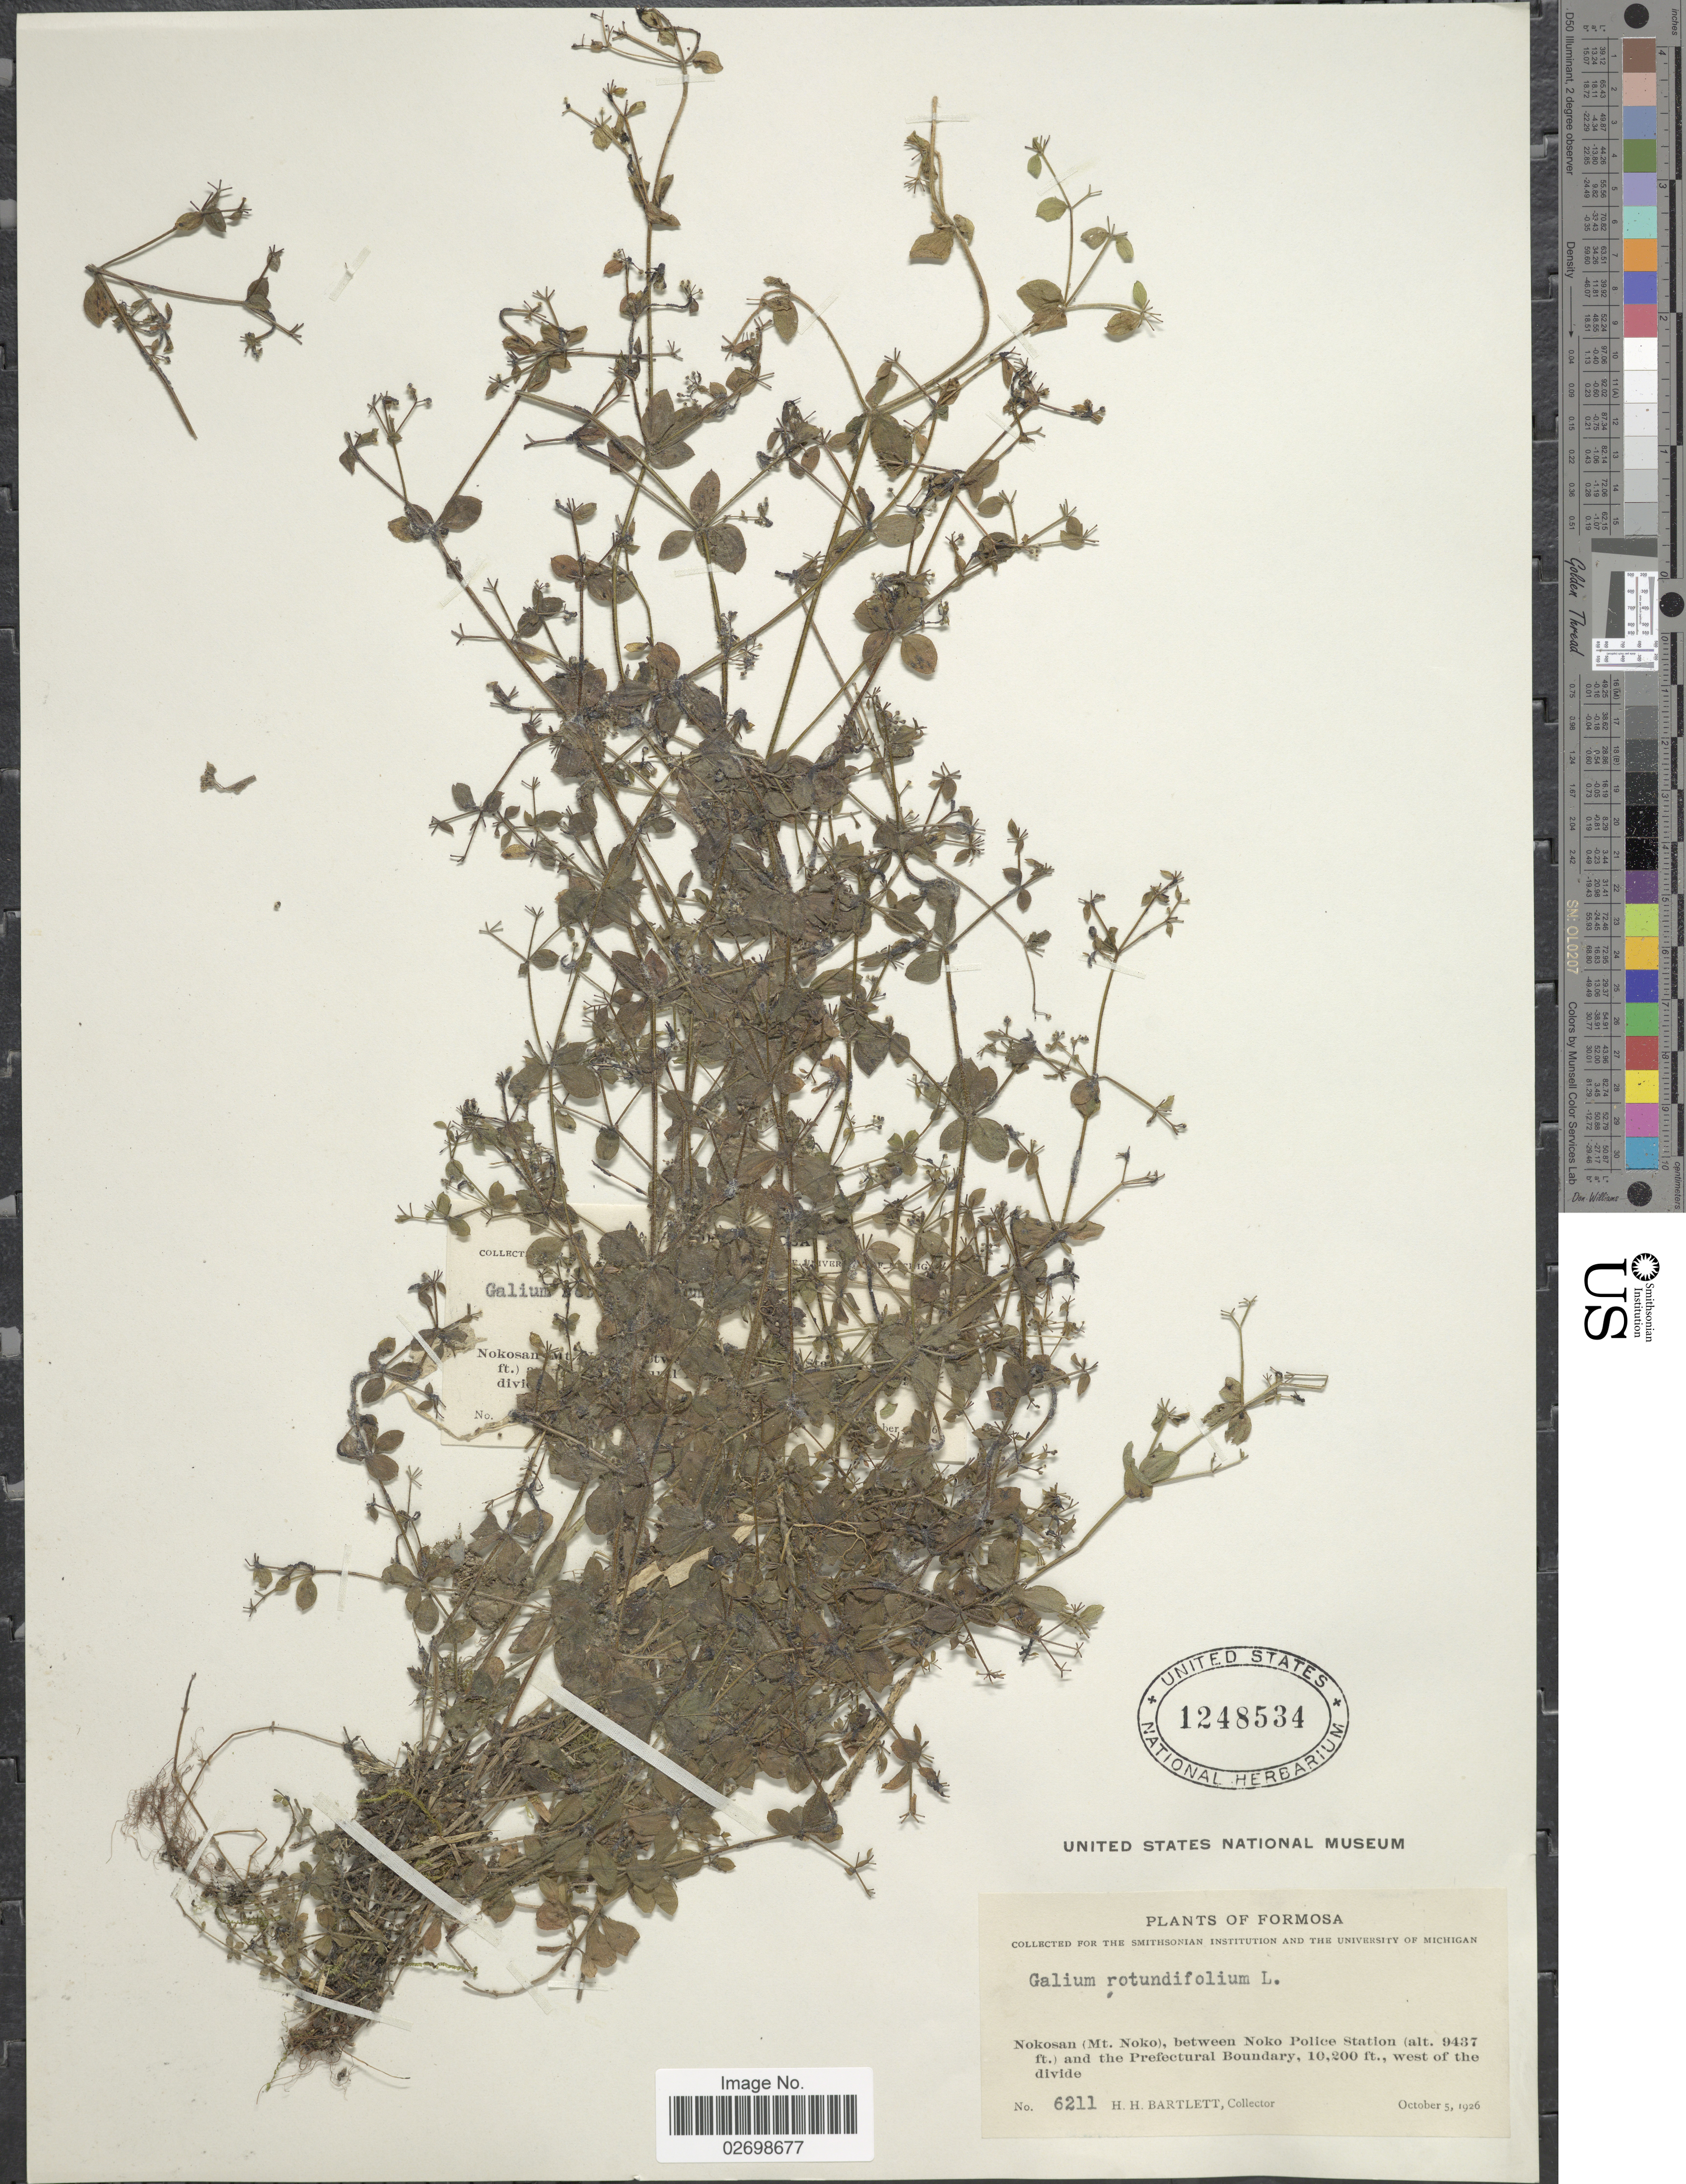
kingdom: Plantae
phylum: Tracheophyta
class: Magnoliopsida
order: Gentianales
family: Rubiaceae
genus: Galium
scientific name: Galium rotundifolium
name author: L.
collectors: H. H. Bartlett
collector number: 6211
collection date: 1926-10-05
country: Taiwan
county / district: Hualien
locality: Formosa, Nokosan (Mt. Noko) between Noko Polce Station and the Prefectural Boundary, west of the divide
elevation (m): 3109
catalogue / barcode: US 1248534